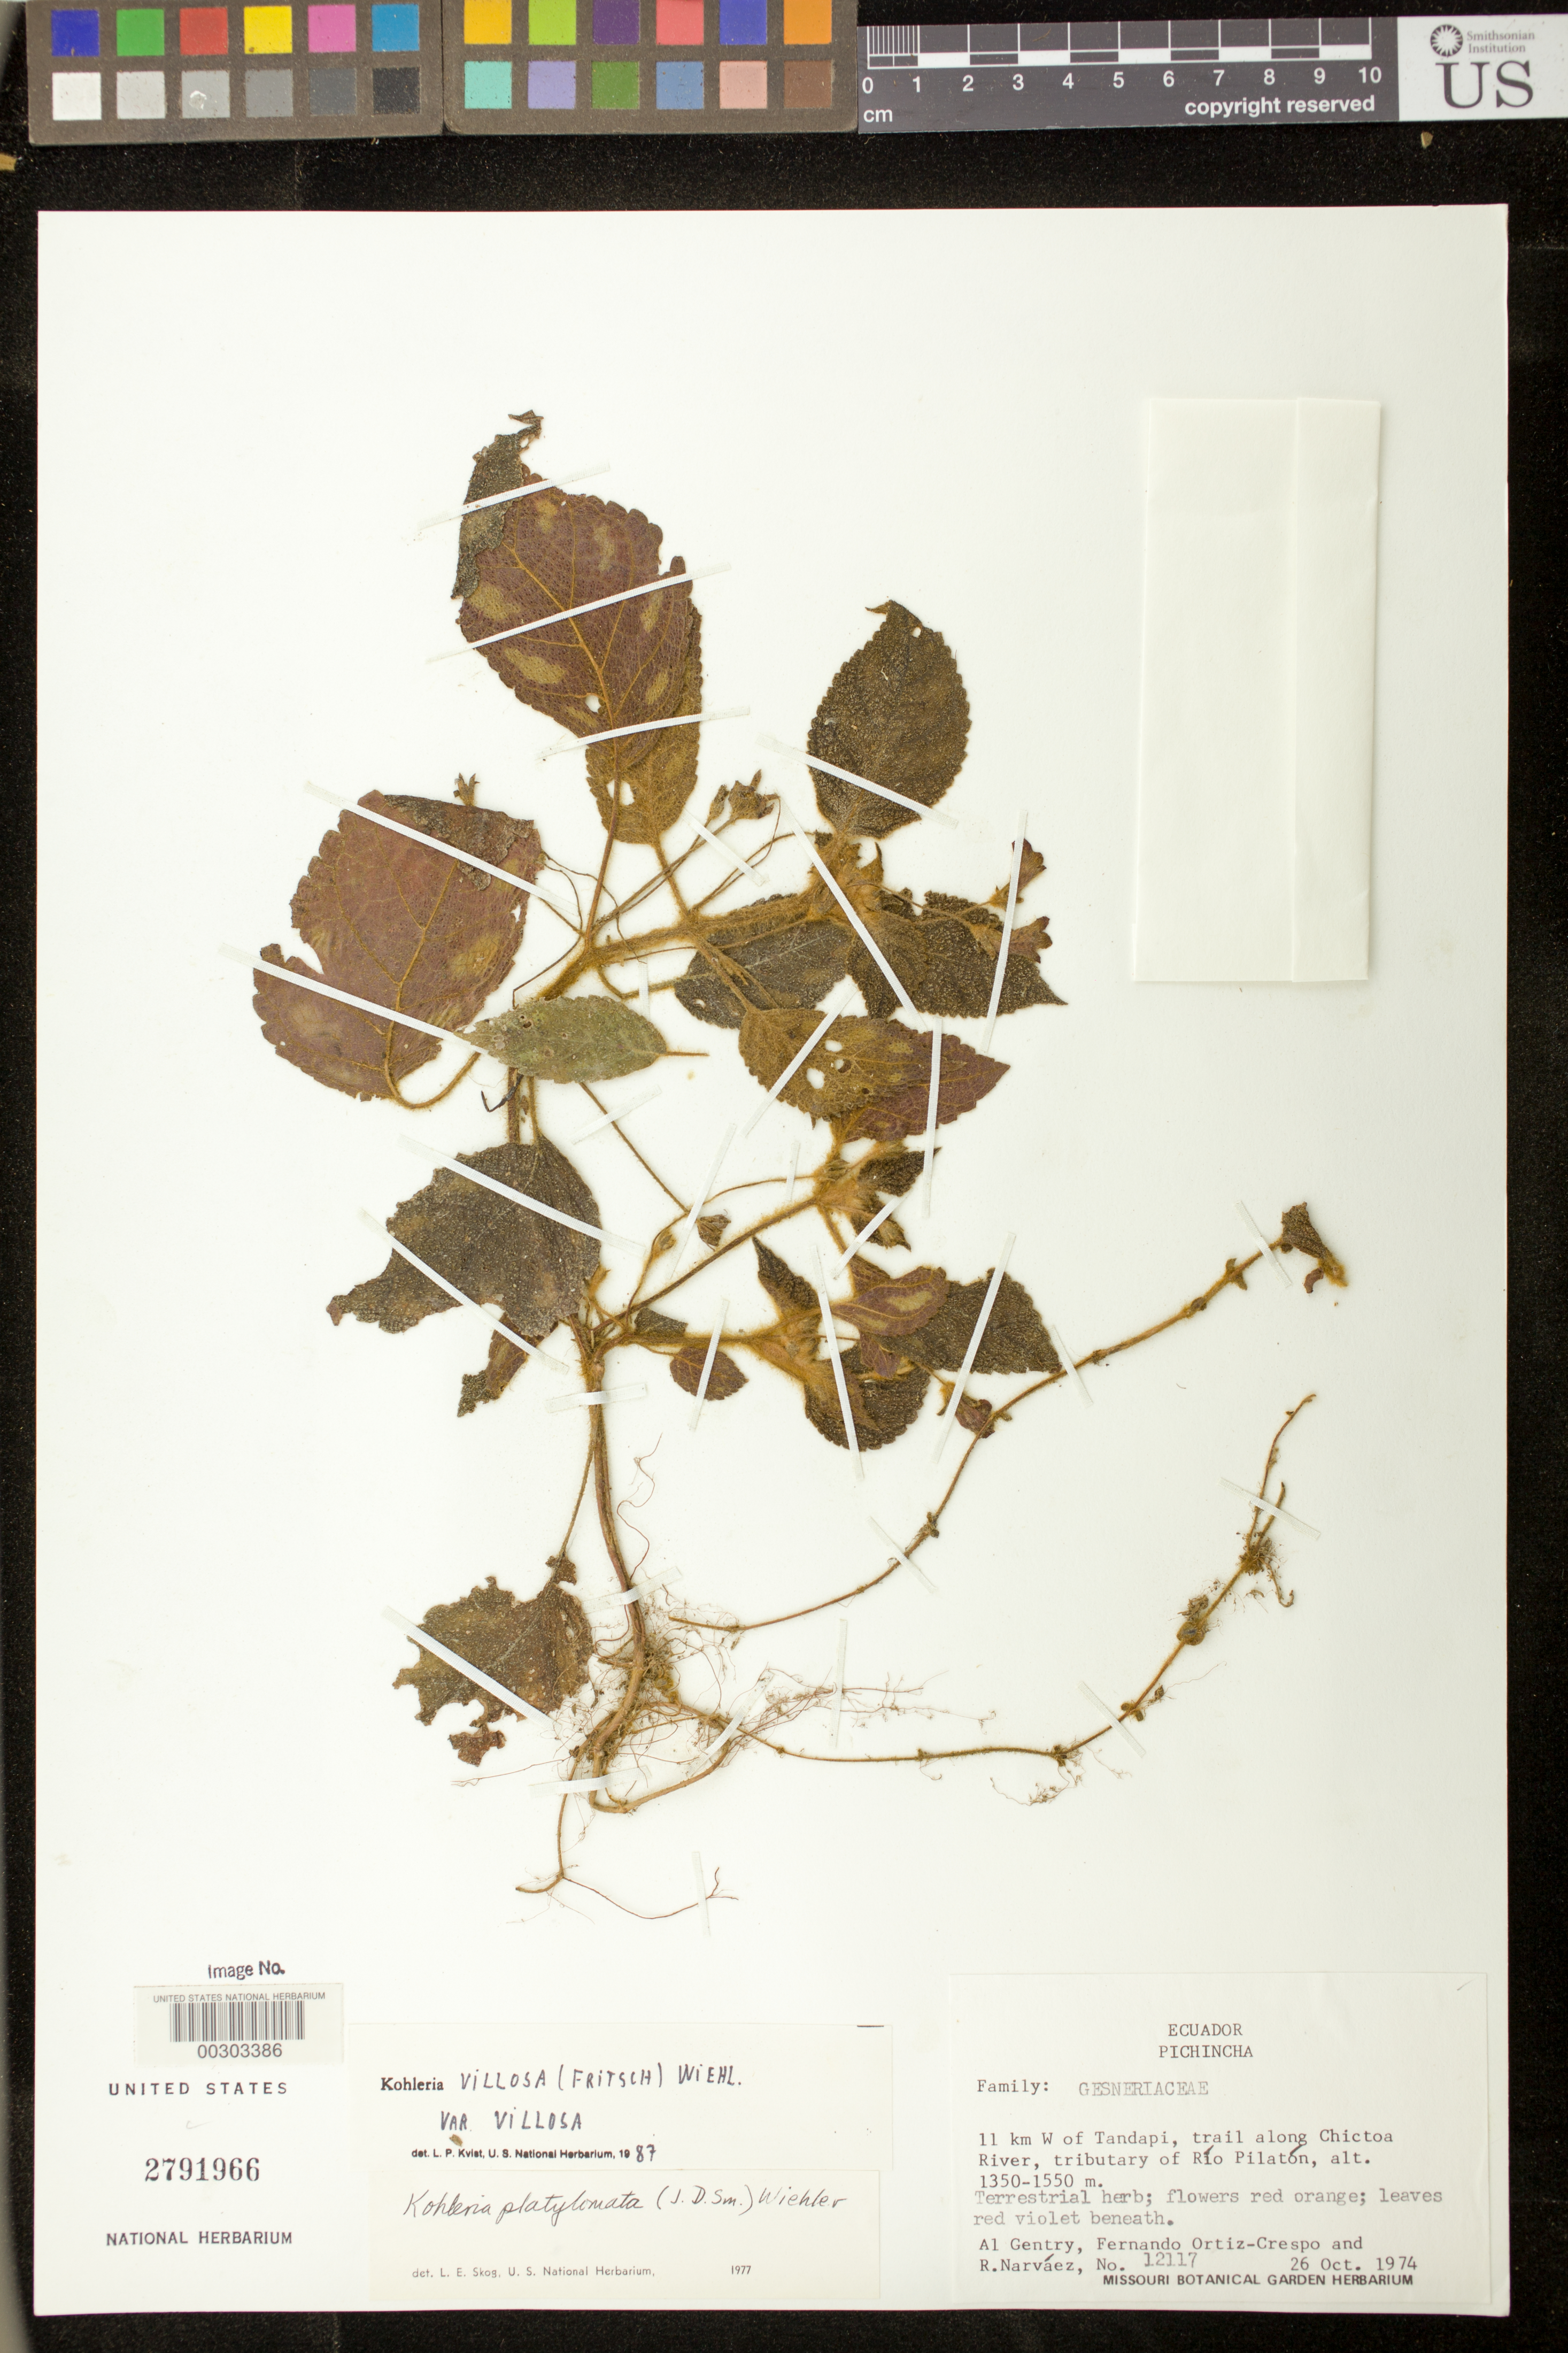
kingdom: Plantae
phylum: Tracheophyta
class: Magnoliopsida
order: Lamiales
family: Gesneriaceae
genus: Kohleria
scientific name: Kohleria villosa var. villosa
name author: (Fritsch) Wiehler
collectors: A. H. Gentry, F. Ortiz-Crespo & R. Narváez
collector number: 12117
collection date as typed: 26 Oct 1974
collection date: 1974-10-26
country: Ecuador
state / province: Pichincha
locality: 11 km W of Tandapi, trail along Chictoa River, tributary of Rio Pilaton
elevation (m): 1350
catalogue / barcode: US 2791966